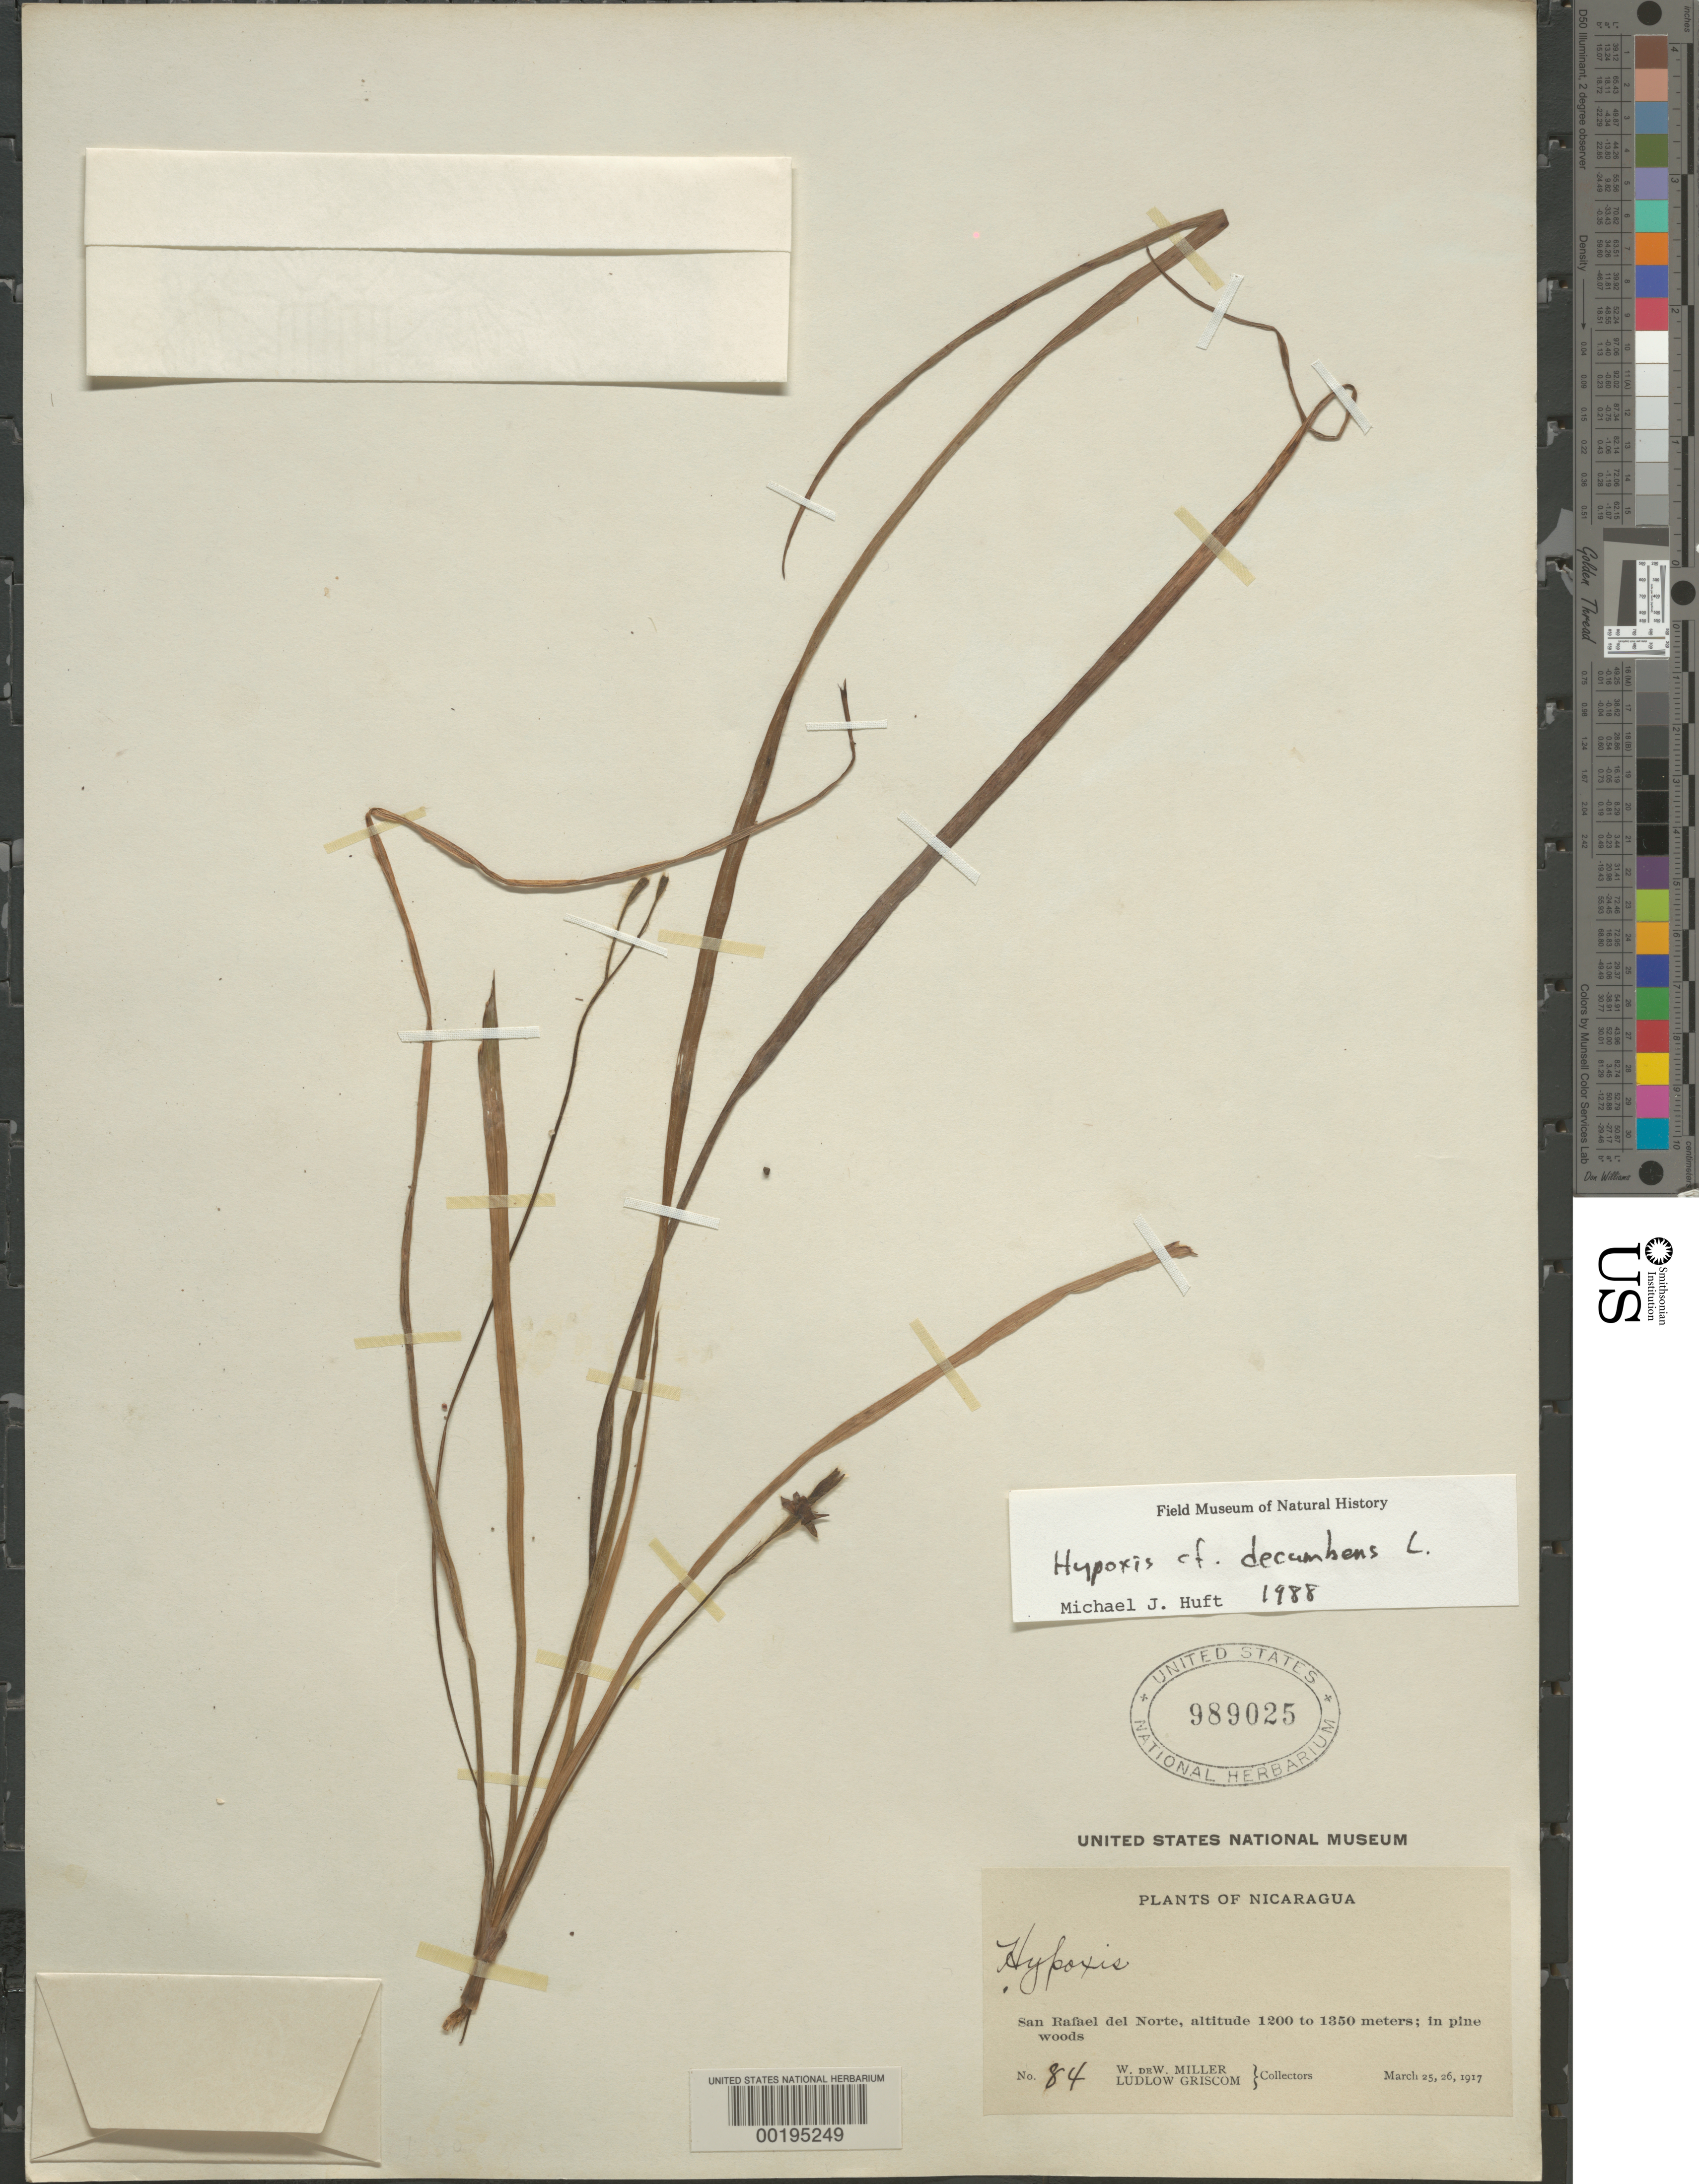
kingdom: Plantae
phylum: Tracheophyta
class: Liliopsida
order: Asparagales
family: Hypoxidaceae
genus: Hypoxis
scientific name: Hypoxis decumbens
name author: L.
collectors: W. W. Miller & L. Grisom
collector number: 84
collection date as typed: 25 Mar 1917 to 26 Mar 1917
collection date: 1917-03-25/1917-03-26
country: Nicaragua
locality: San rafael del norte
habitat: Woods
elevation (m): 1200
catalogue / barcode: US 989025